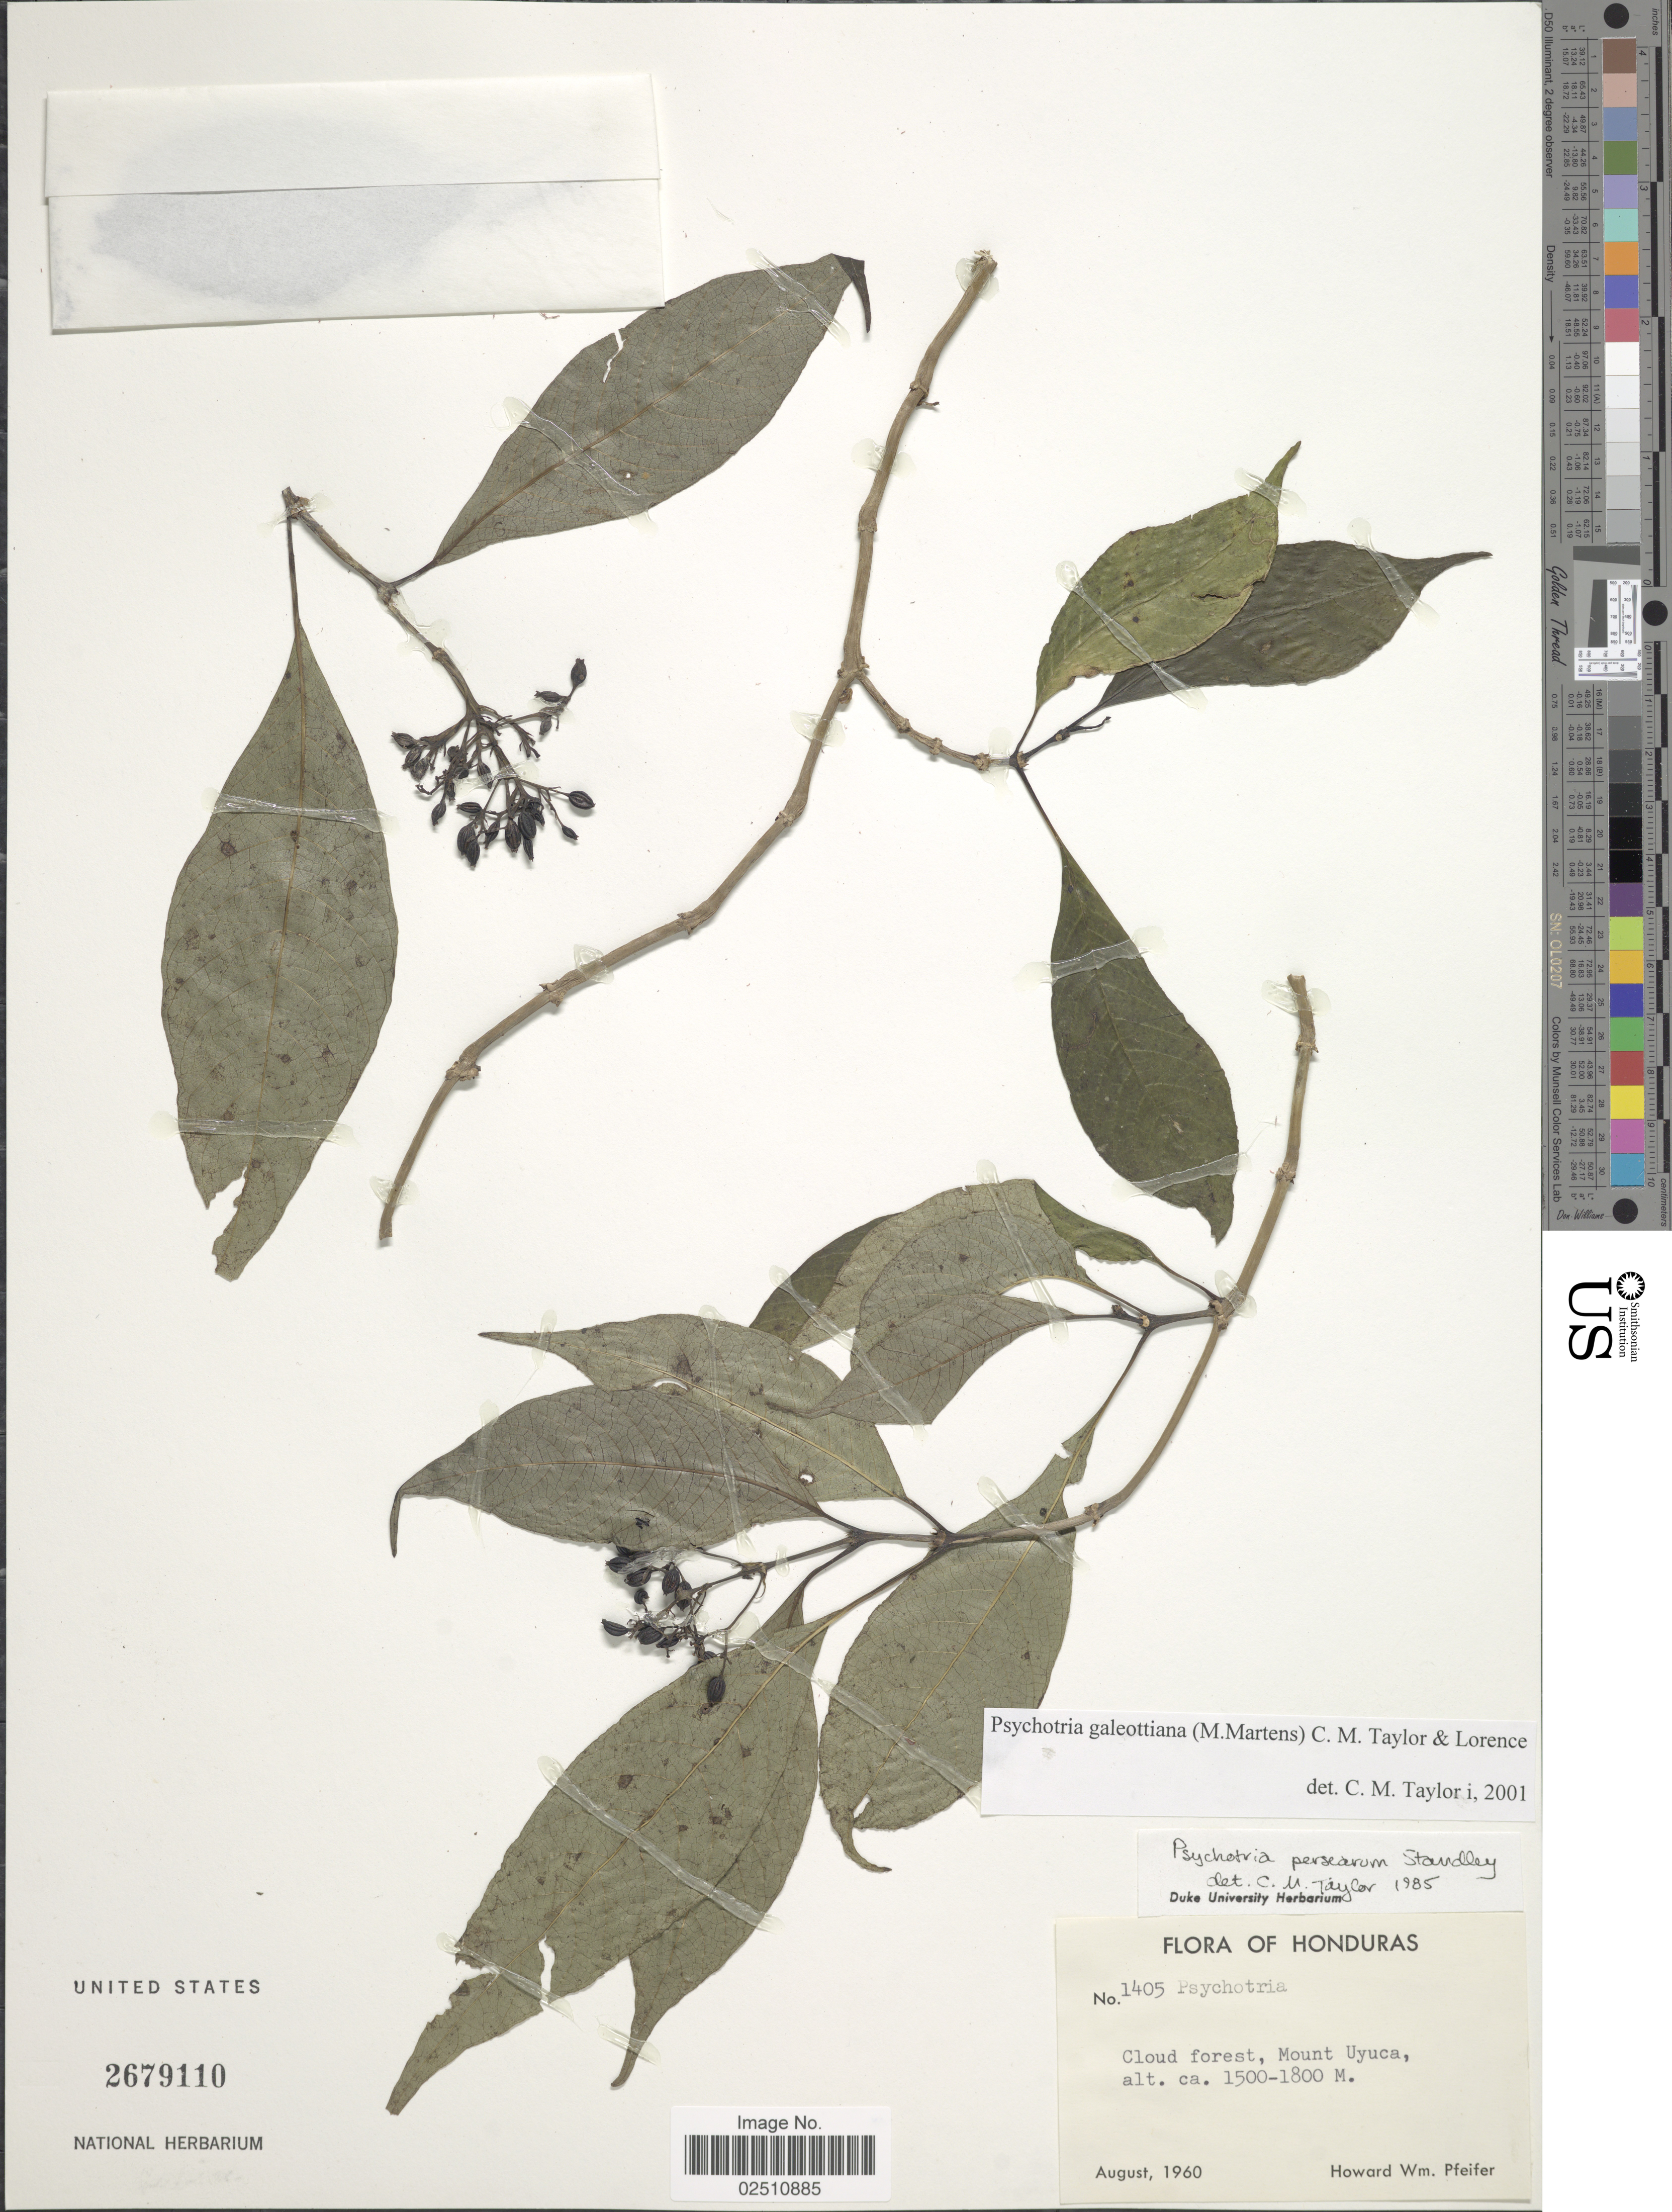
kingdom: Plantae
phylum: Tracheophyta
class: Magnoliopsida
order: Gentianales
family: Rubiaceae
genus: Psychotria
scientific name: Psychotria galeottiana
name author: (M. Martens) C.M. Taylor & Lorence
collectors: H. W. Pfeifer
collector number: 1405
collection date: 1960-08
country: Honduras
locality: Cloud Forest, Mount Uyuca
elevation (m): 1500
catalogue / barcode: US 2679110